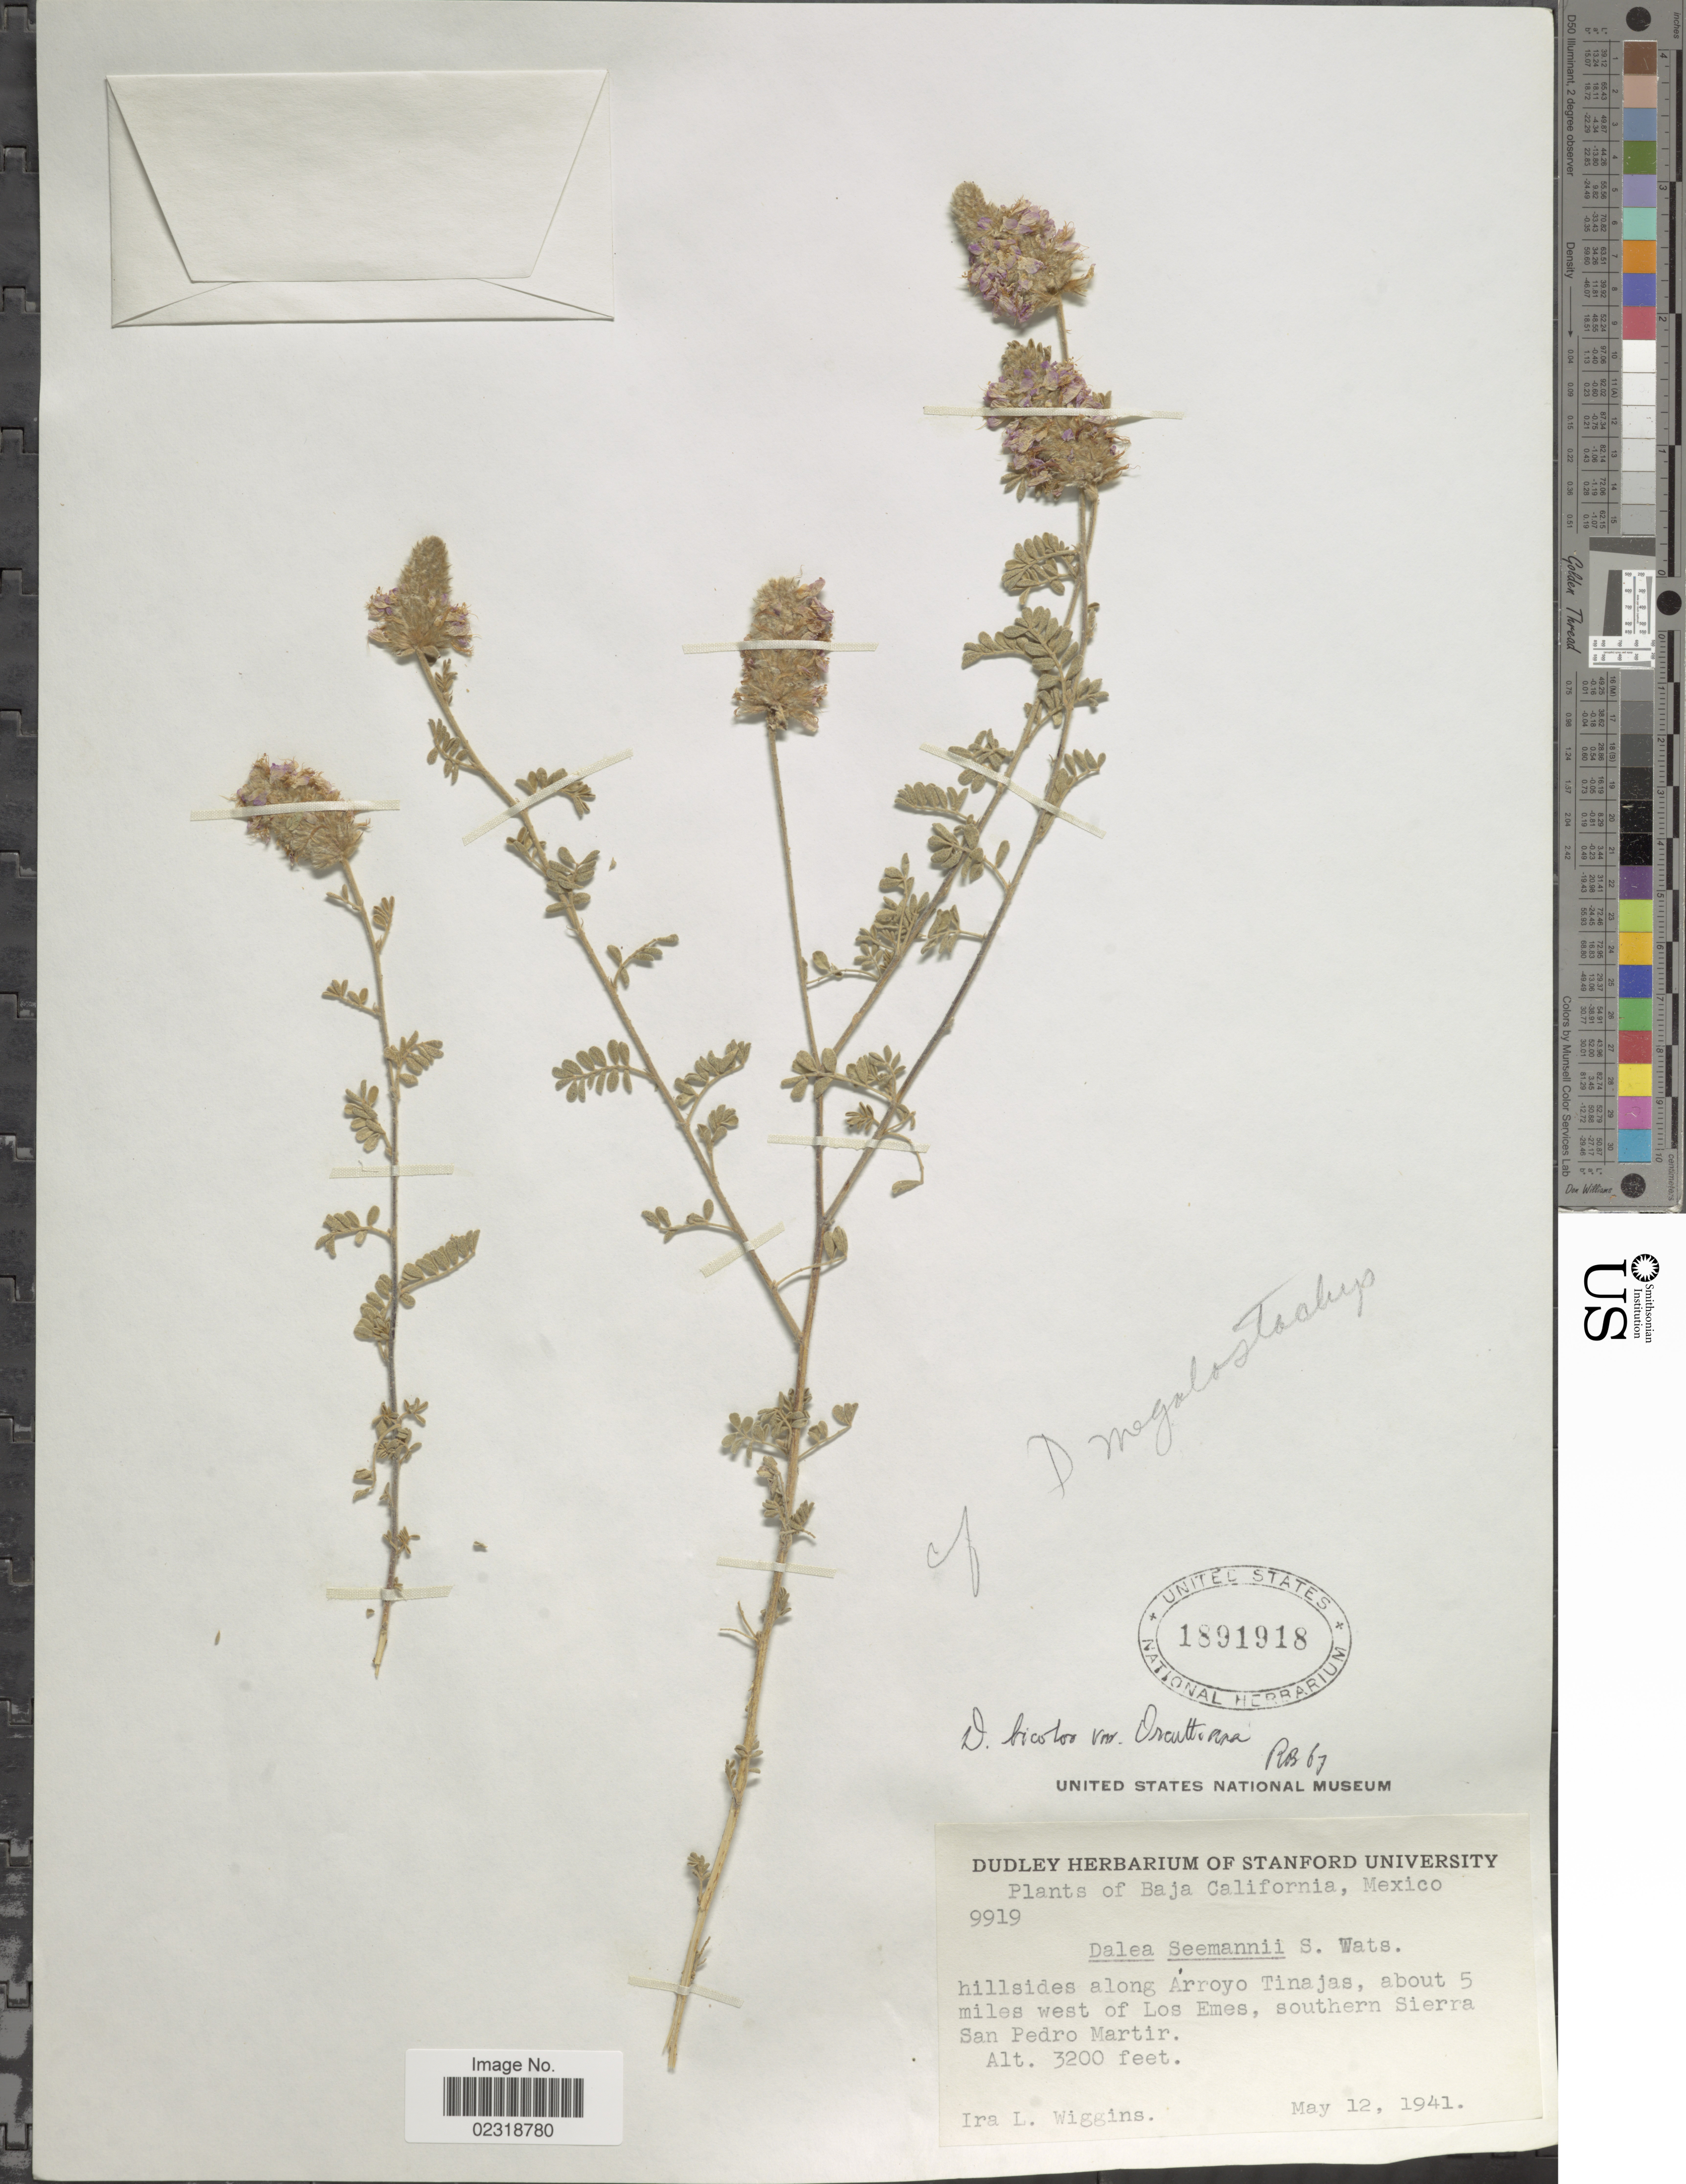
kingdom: Plantae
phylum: Tracheophyta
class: Magnoliopsida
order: Fabales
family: Fabaceae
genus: Dalea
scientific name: Dalea bicolor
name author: Humb. & Bonpl. ex Willd.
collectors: I. L. Wiggins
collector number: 9919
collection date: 1941-05-12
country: Mexico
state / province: Baja California Norte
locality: Hillsides along Arroyo Tinajas, about 5 miles west of Los Emes, southern Sierra San Pedro Martir.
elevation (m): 975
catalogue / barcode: US 1891918